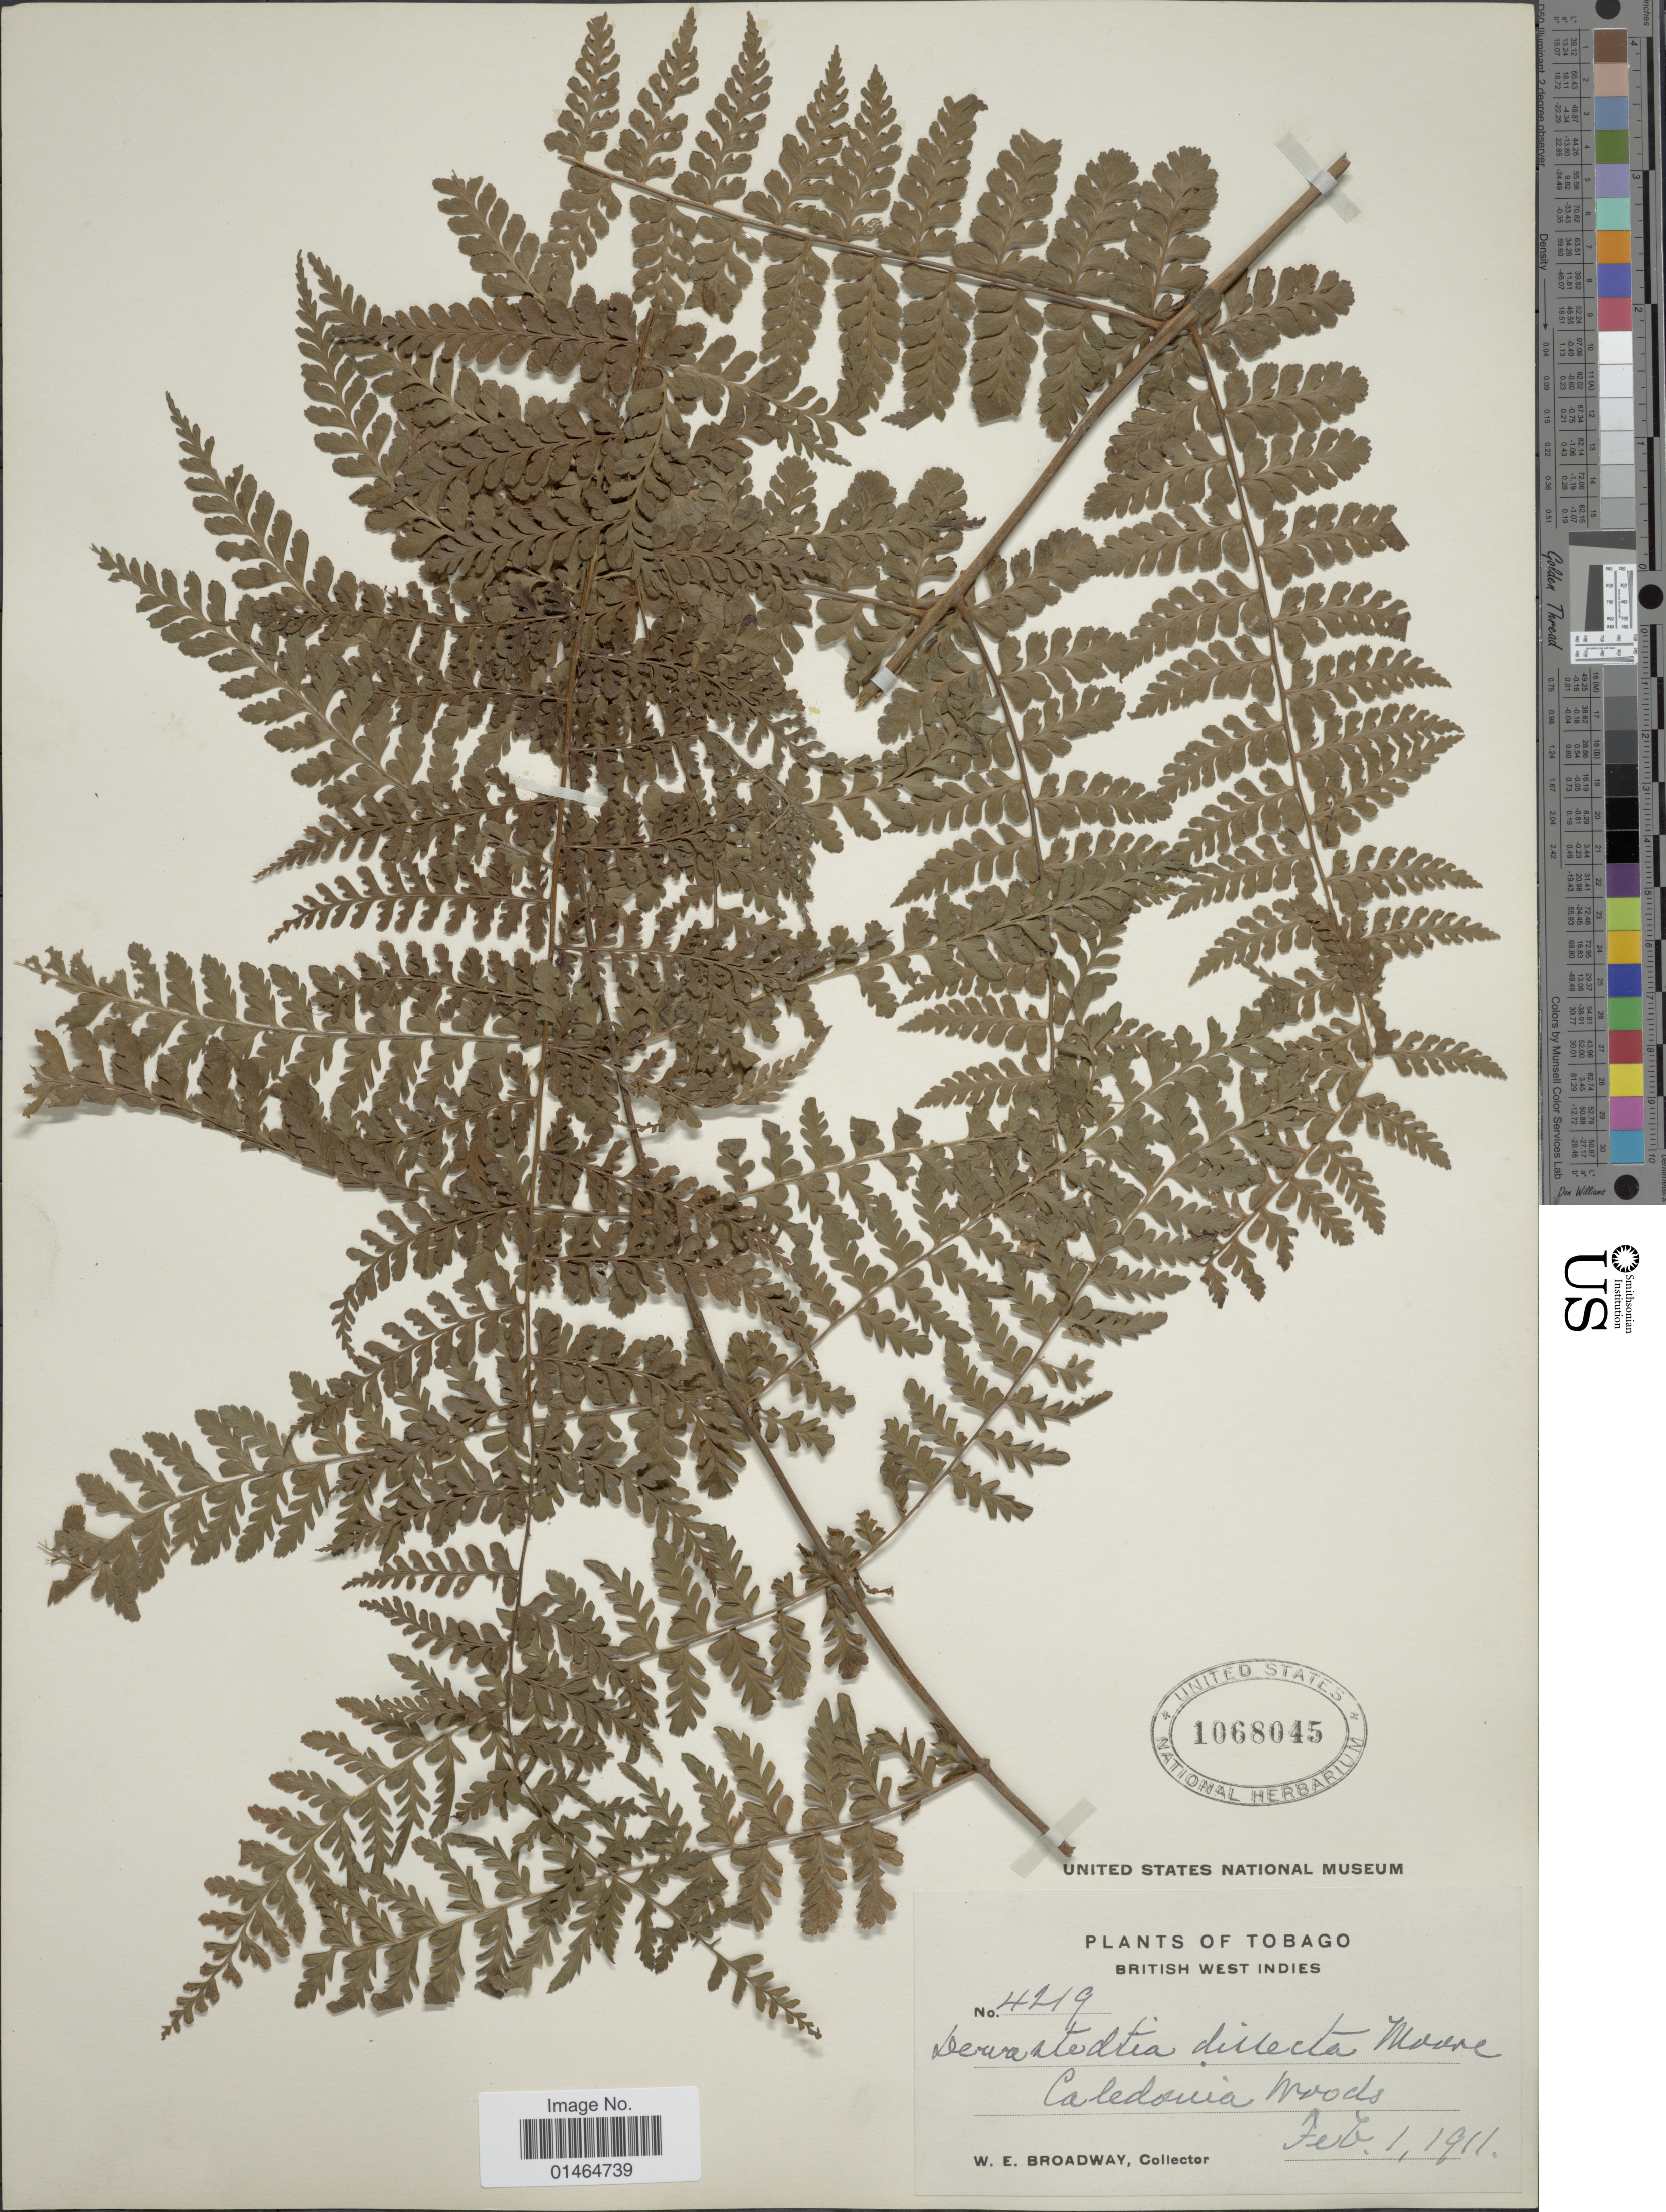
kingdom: Plantae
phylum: Tracheophyta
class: Polypodiopsida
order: Polypodiales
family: Dennstaedtiaceae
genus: Dennstaedtia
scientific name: Dennstaedtia dissecta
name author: (Sw.) T. Moore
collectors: W. E. Broadway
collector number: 4219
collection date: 1911-02-01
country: Trinidad and Tobago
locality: Tobago, British West Indies. Caledonia Woods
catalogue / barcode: US 1068045